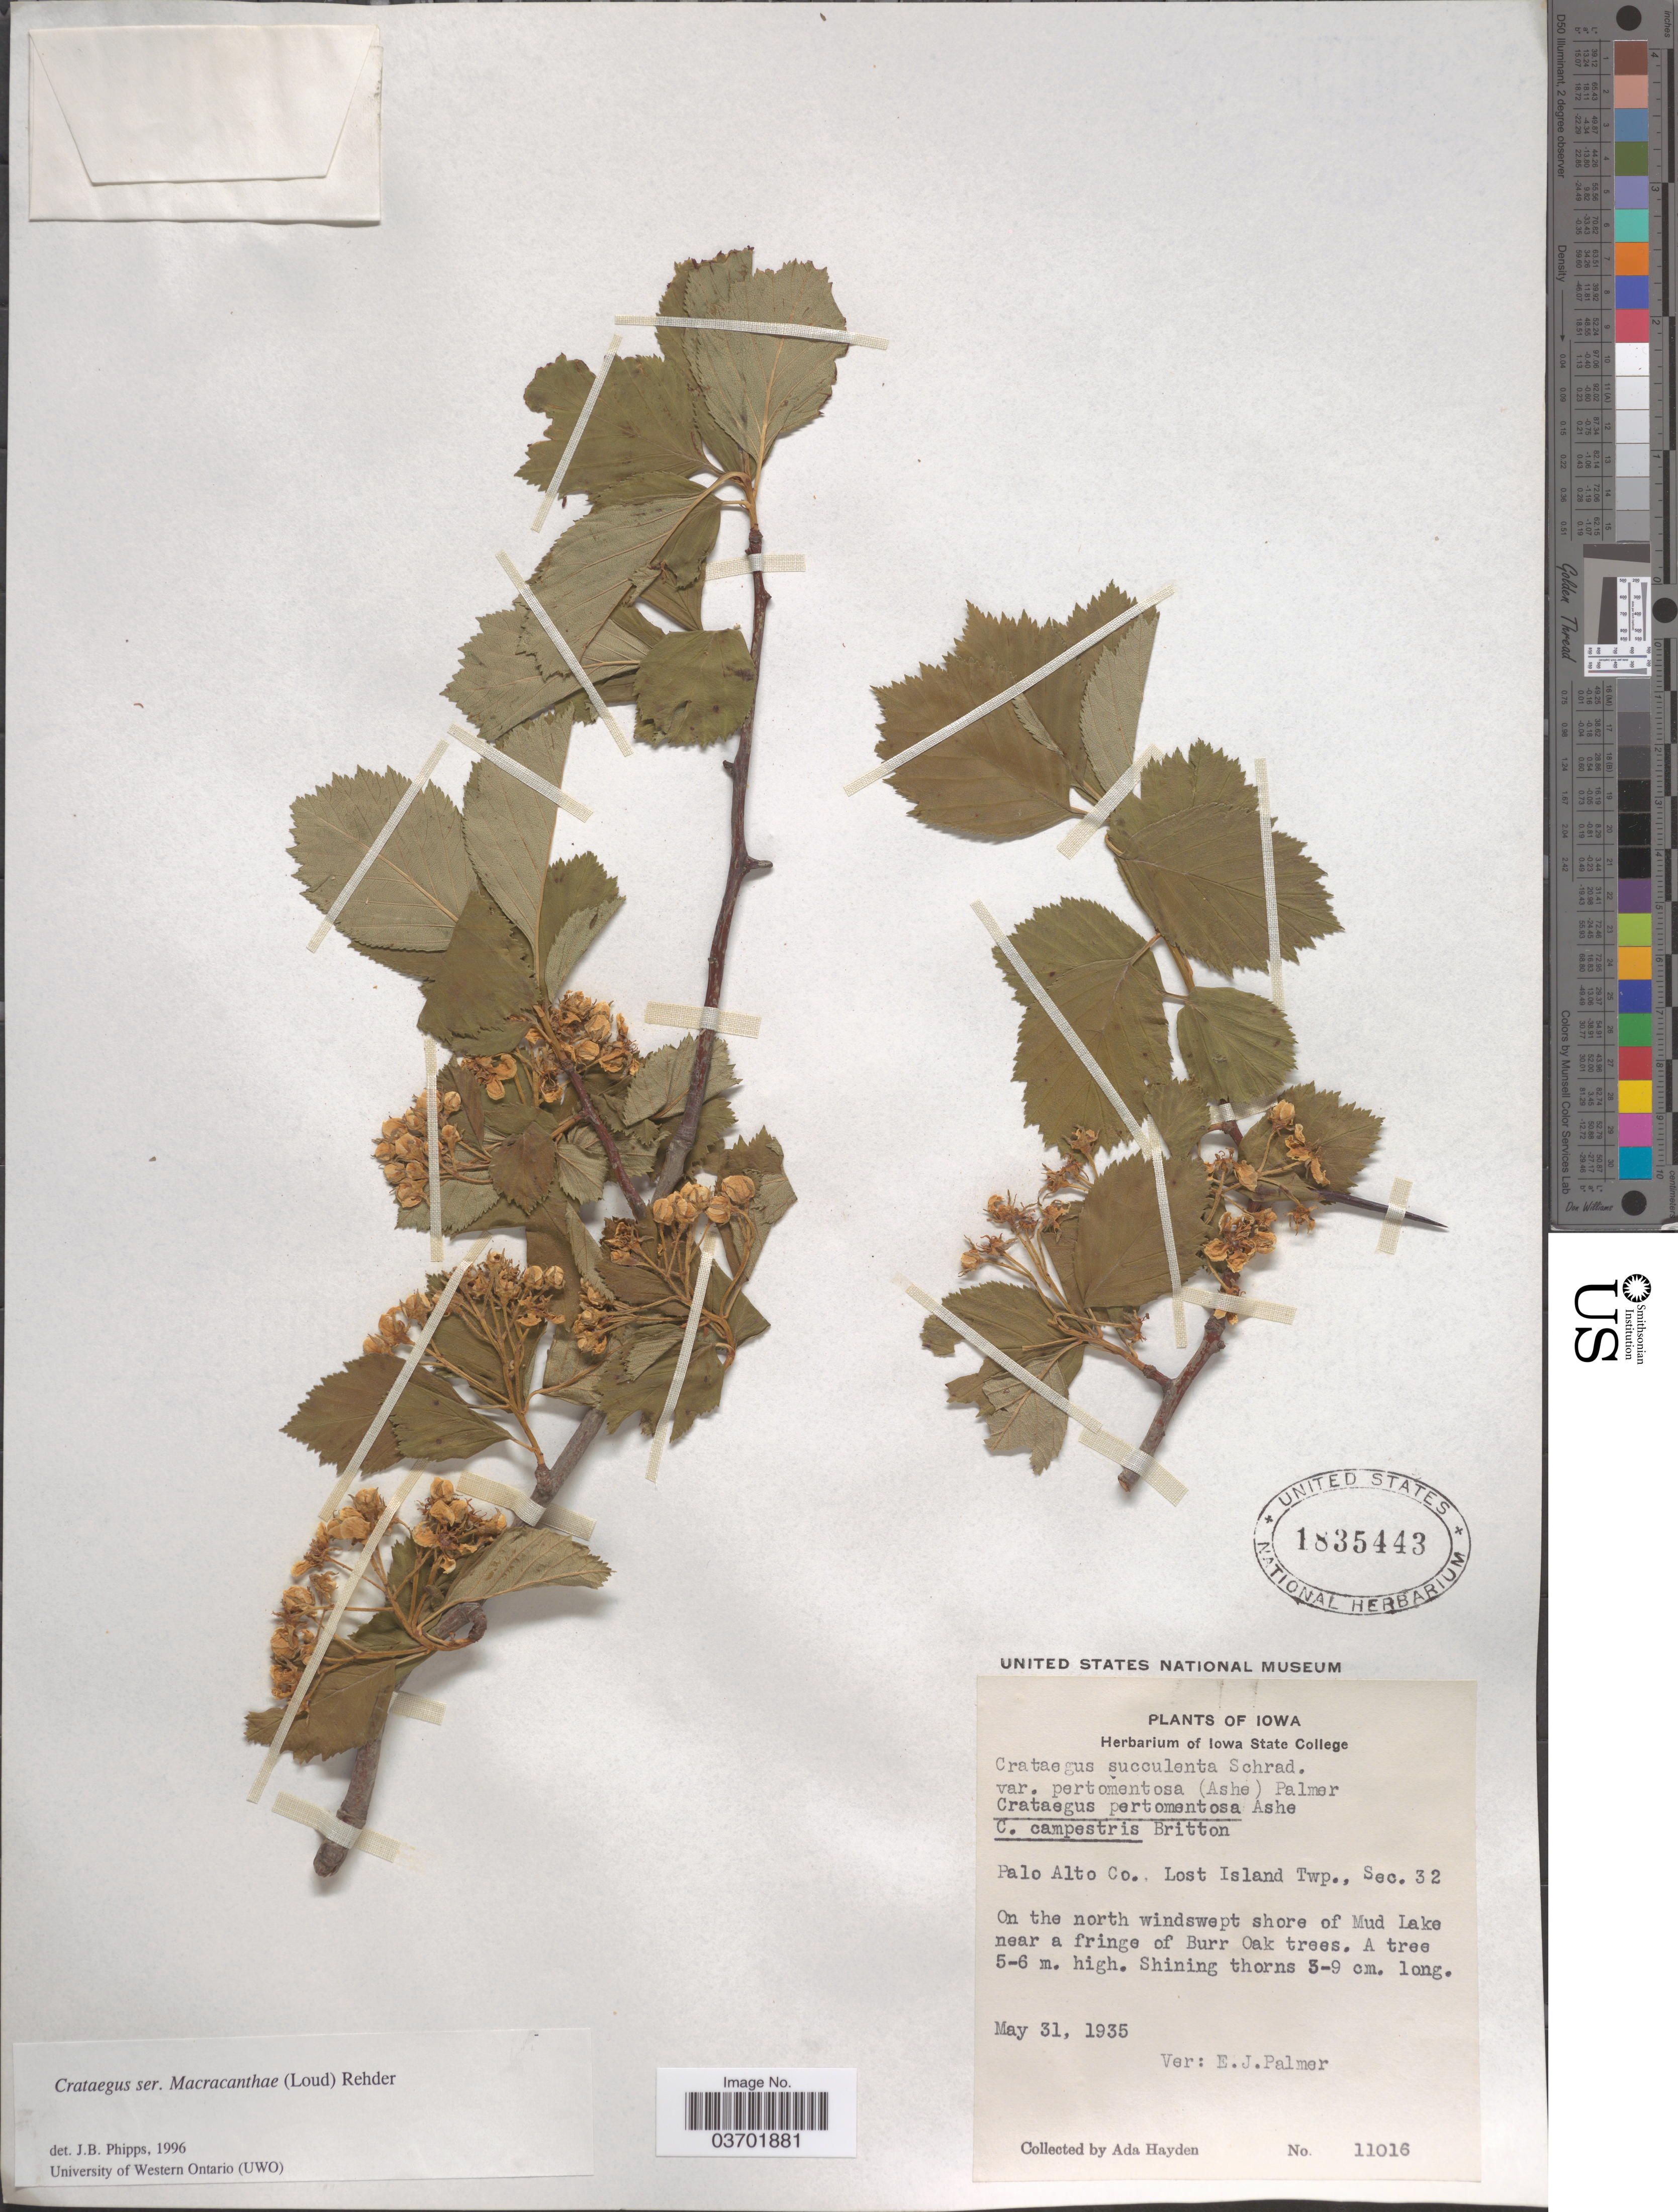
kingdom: Plantae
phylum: Tracheophyta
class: Magnoliopsida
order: Rosales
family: Rosaceae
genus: Crataegus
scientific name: Crataegus succulenta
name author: Schrad. ex Link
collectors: Ada Hayden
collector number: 11016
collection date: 1935-05-31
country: United States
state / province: Iowa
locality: Palo Alto Co., Lost island Twp., Sec. 32. On the north windswept shore of Mud Lake near a fringe of Burr Oak trees.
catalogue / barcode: US 1835443